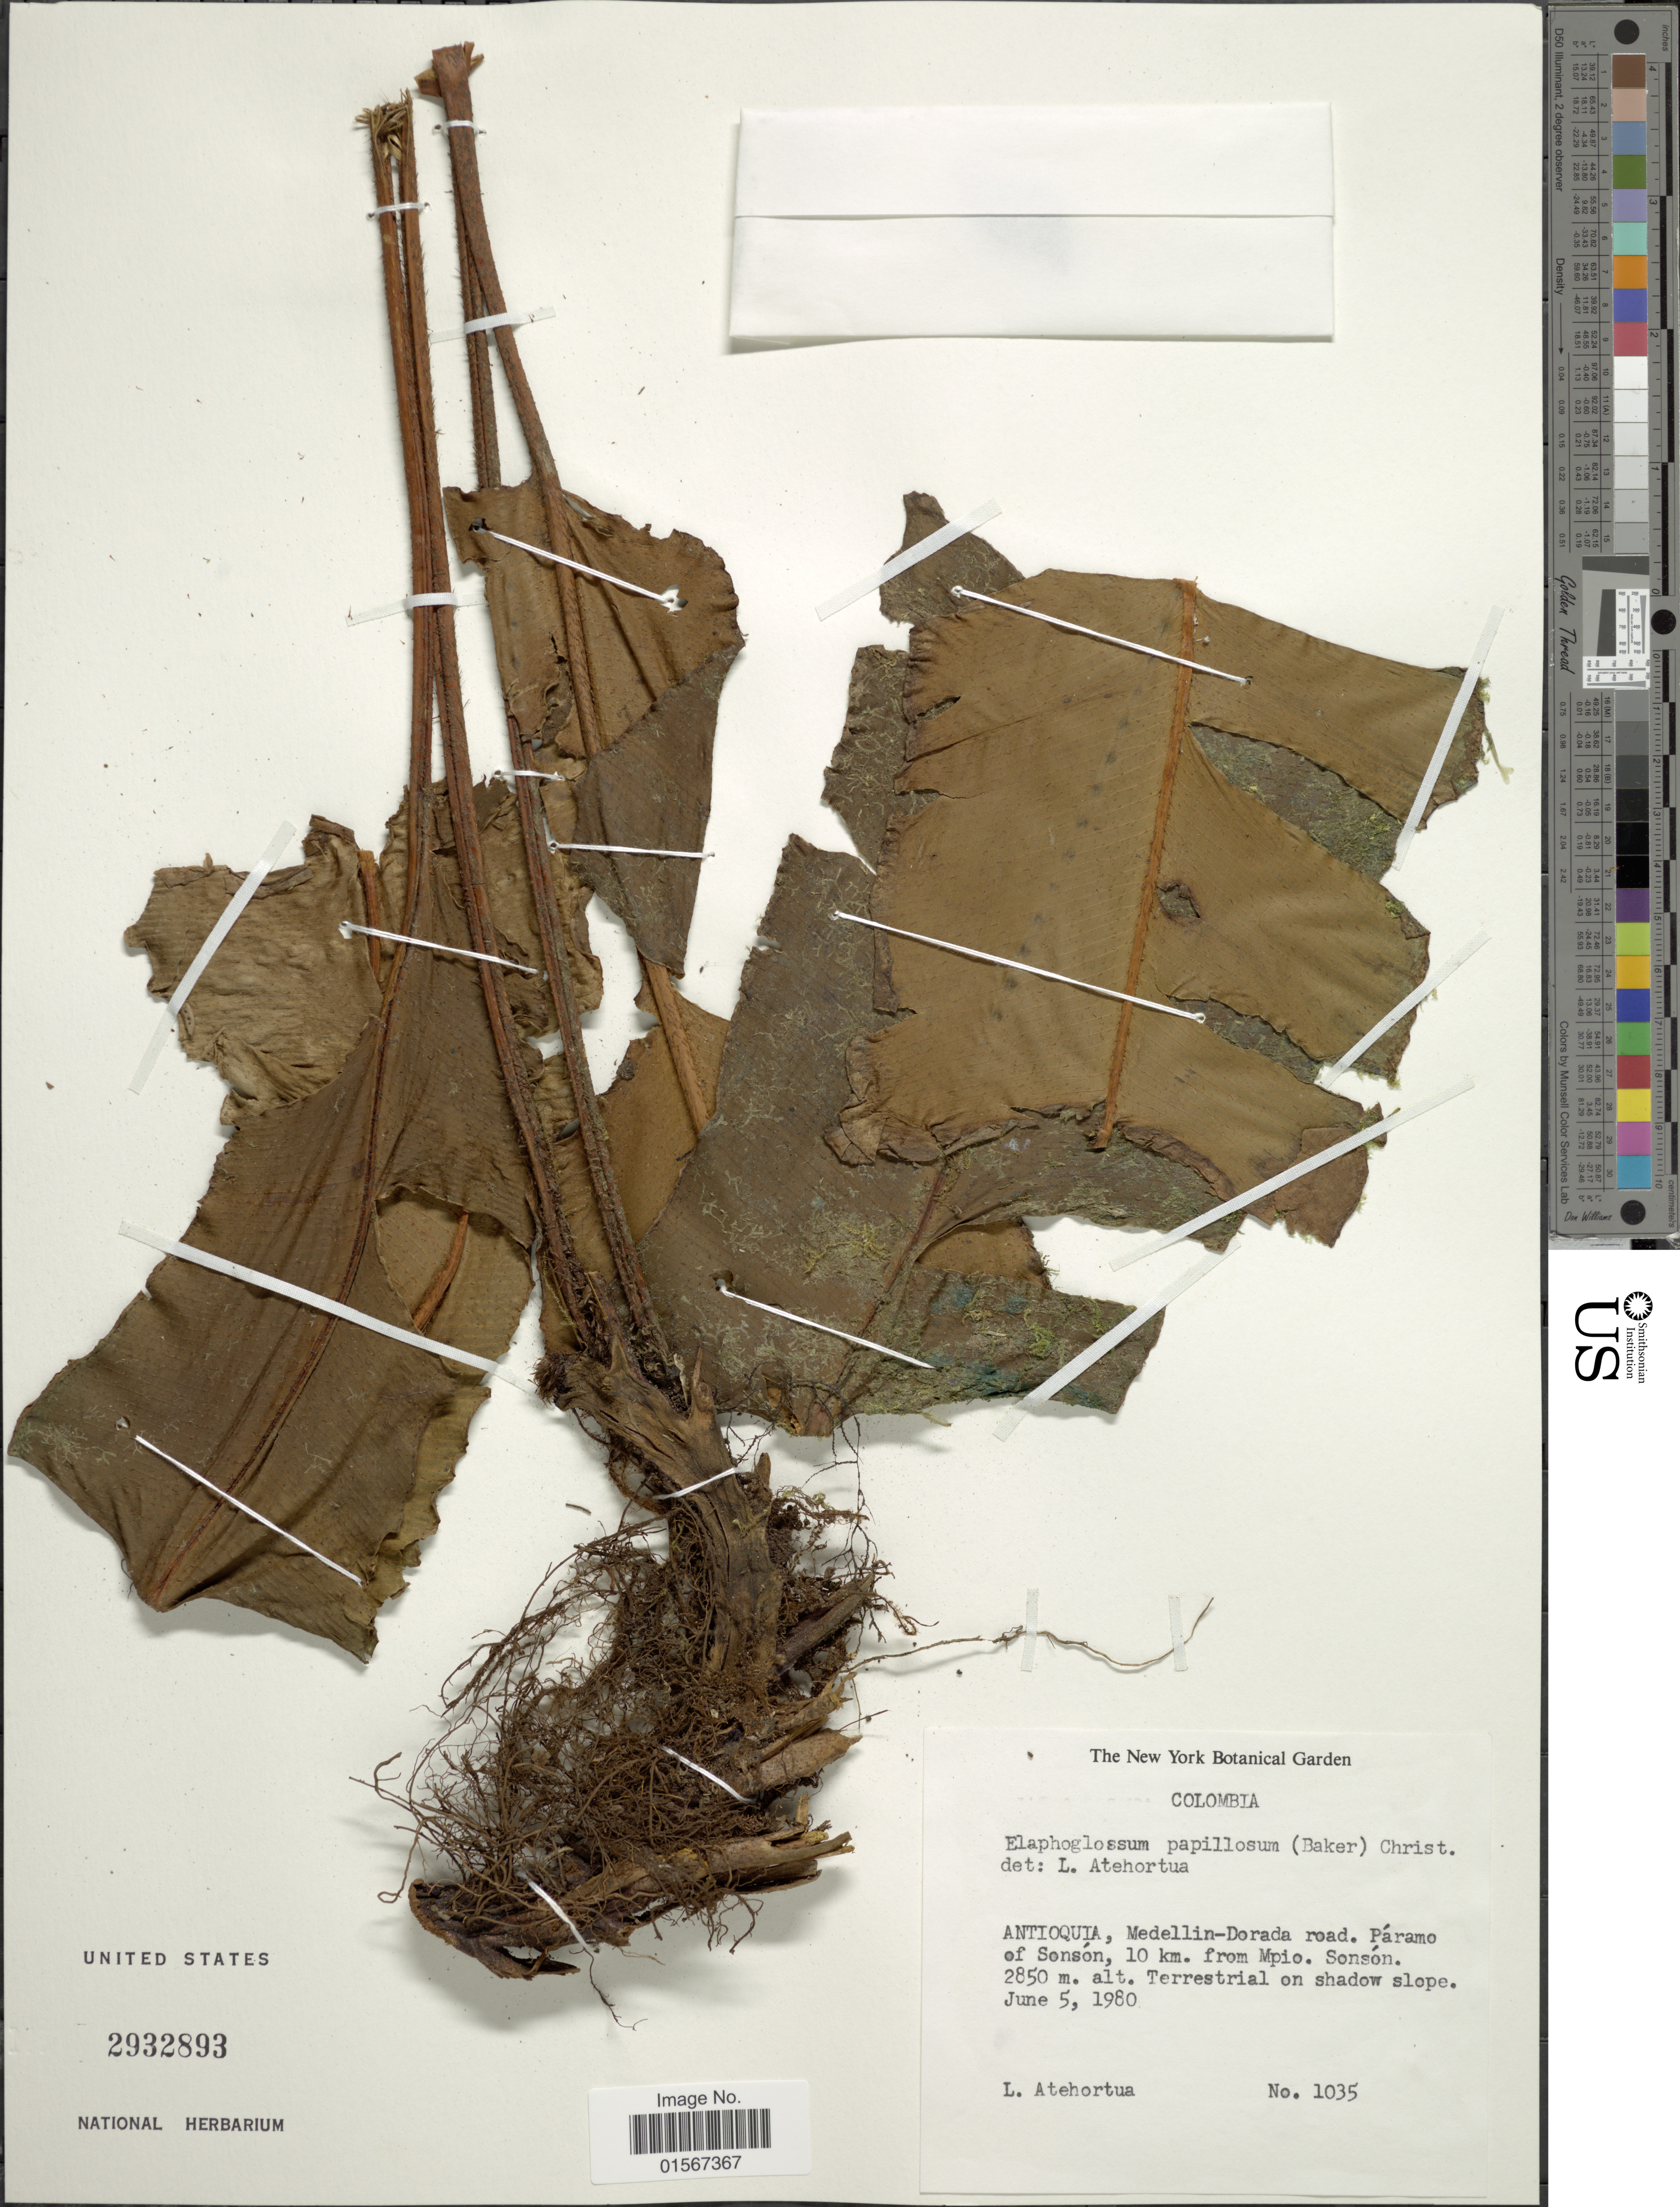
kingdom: Plantae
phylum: Tracheophyta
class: Polypodiopsida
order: Polypodiales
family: Dryopteridaceae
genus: Elaphoglossum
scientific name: Elaphoglossum bakeri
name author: (Sodiro) Christ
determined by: Matos, F. B.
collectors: L. Atehortúa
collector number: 1035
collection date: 1980-06-05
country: Colombia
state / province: Antioquia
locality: Colombia, Antioquia, Medellin-Dorada road. Páramo of Sonsón, 10 km. from Mpio. Sonsón.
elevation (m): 2850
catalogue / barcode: US 2932893